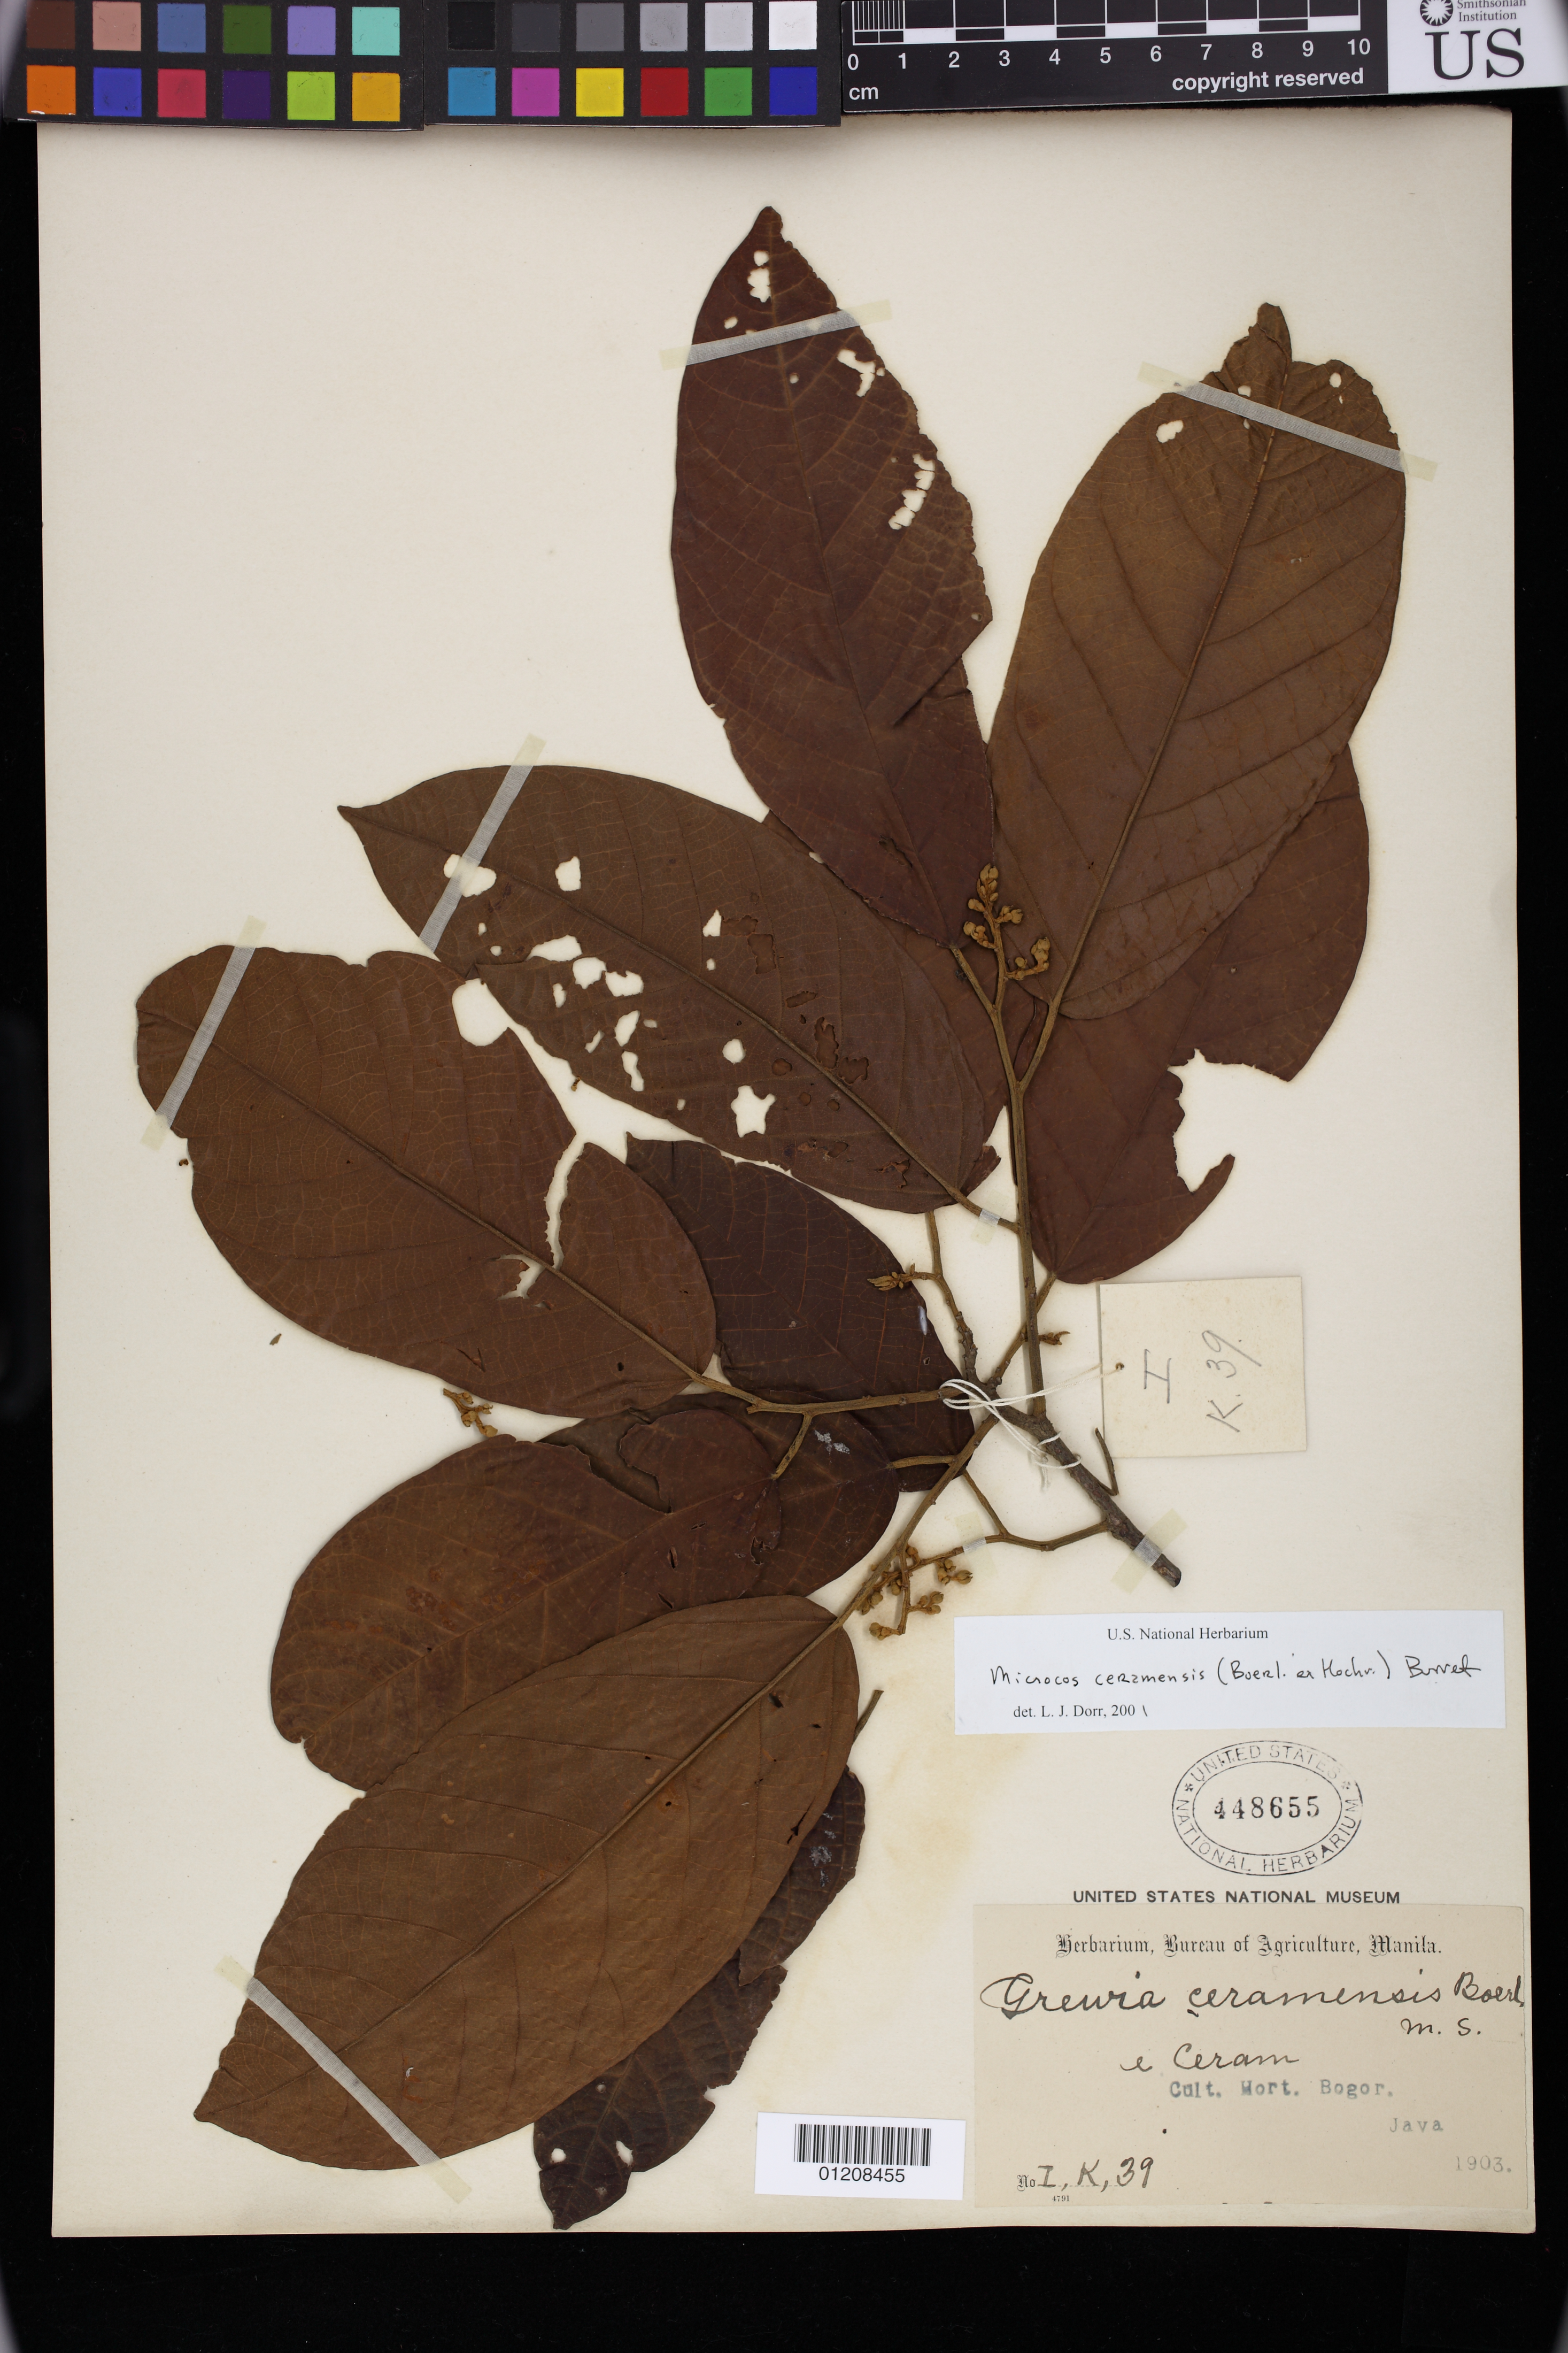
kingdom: Plantae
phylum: Tracheophyta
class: Magnoliopsida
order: Malvales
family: Malvaceae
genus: Microcos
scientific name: Microcos ceramensis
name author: Burret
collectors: I.K.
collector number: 39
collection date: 1903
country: Indonesia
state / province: Java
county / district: Jawa Barat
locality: Bogor Botanical Gardens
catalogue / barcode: US 448655